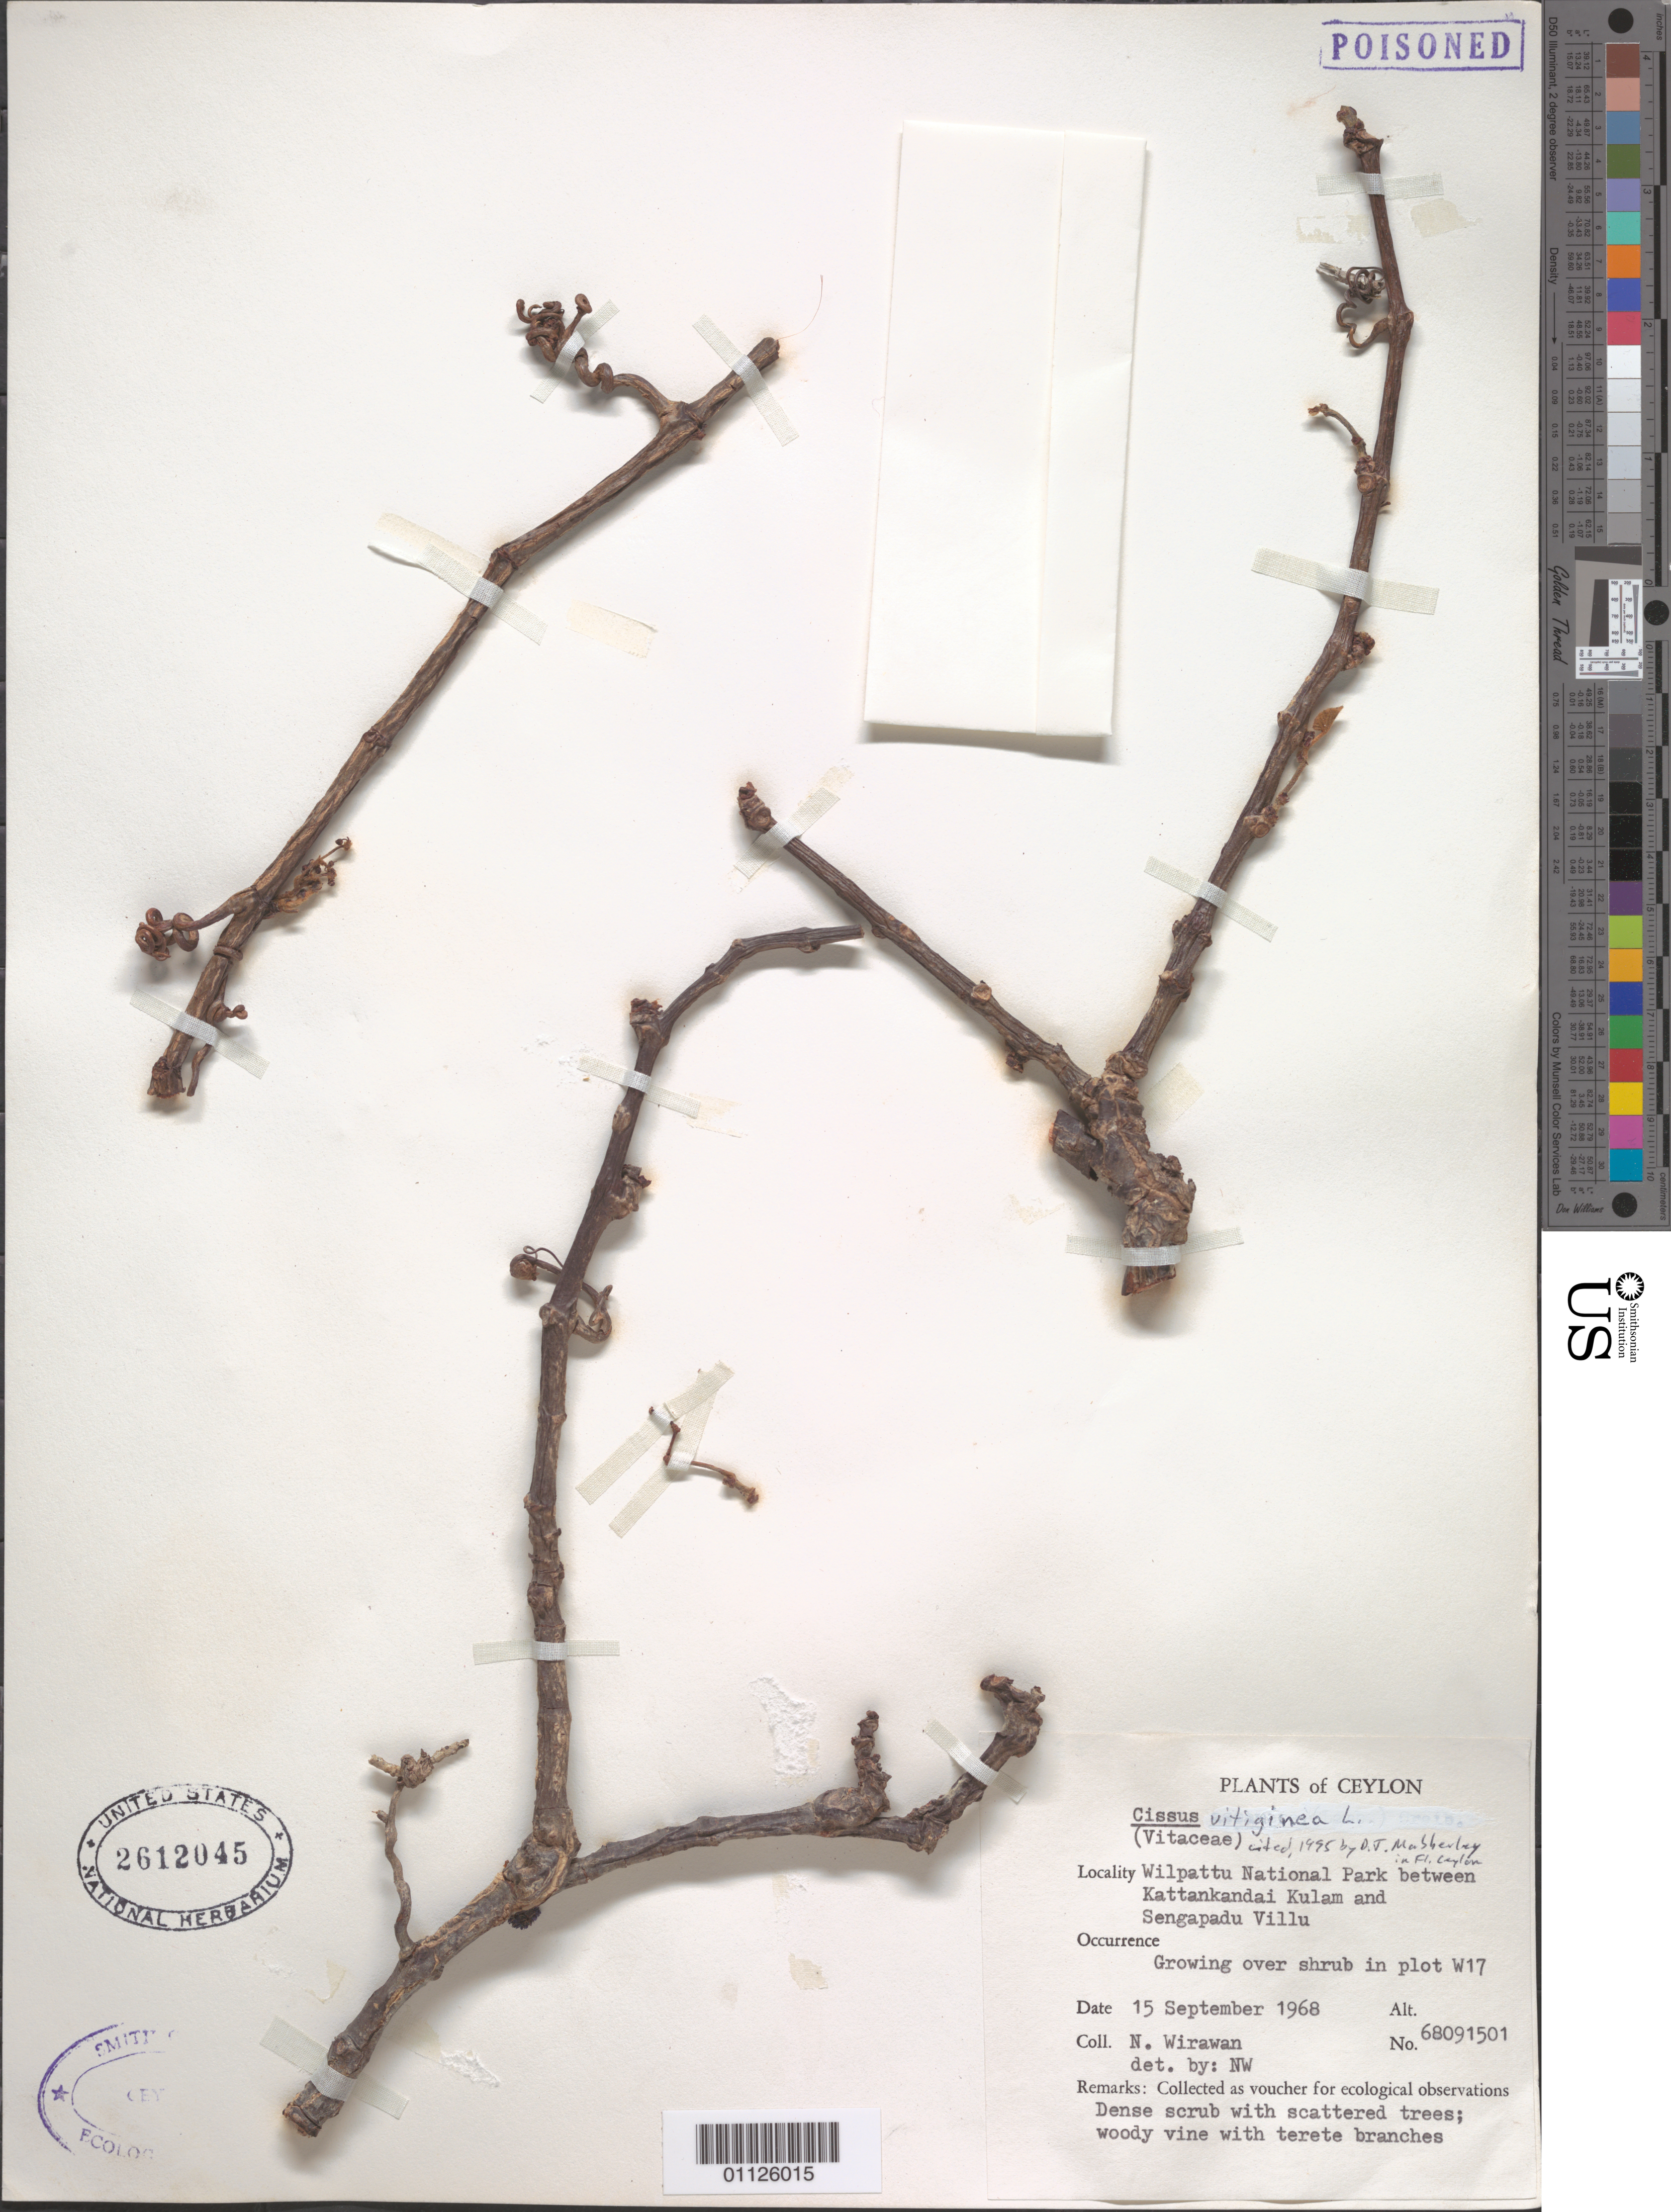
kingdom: Plantae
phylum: Tracheophyta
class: Magnoliopsida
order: Vitales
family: Vitaceae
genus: Cissus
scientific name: Cissus vitiginea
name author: L.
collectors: N. Wirawan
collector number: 68091501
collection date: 1968-09-15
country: Sri Lanka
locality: Wilpattu National Park between Kattankandai Kulam and Sengapadu Village. in plot W 17.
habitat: Growing over shrub. Woody vine.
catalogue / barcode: US 2612045